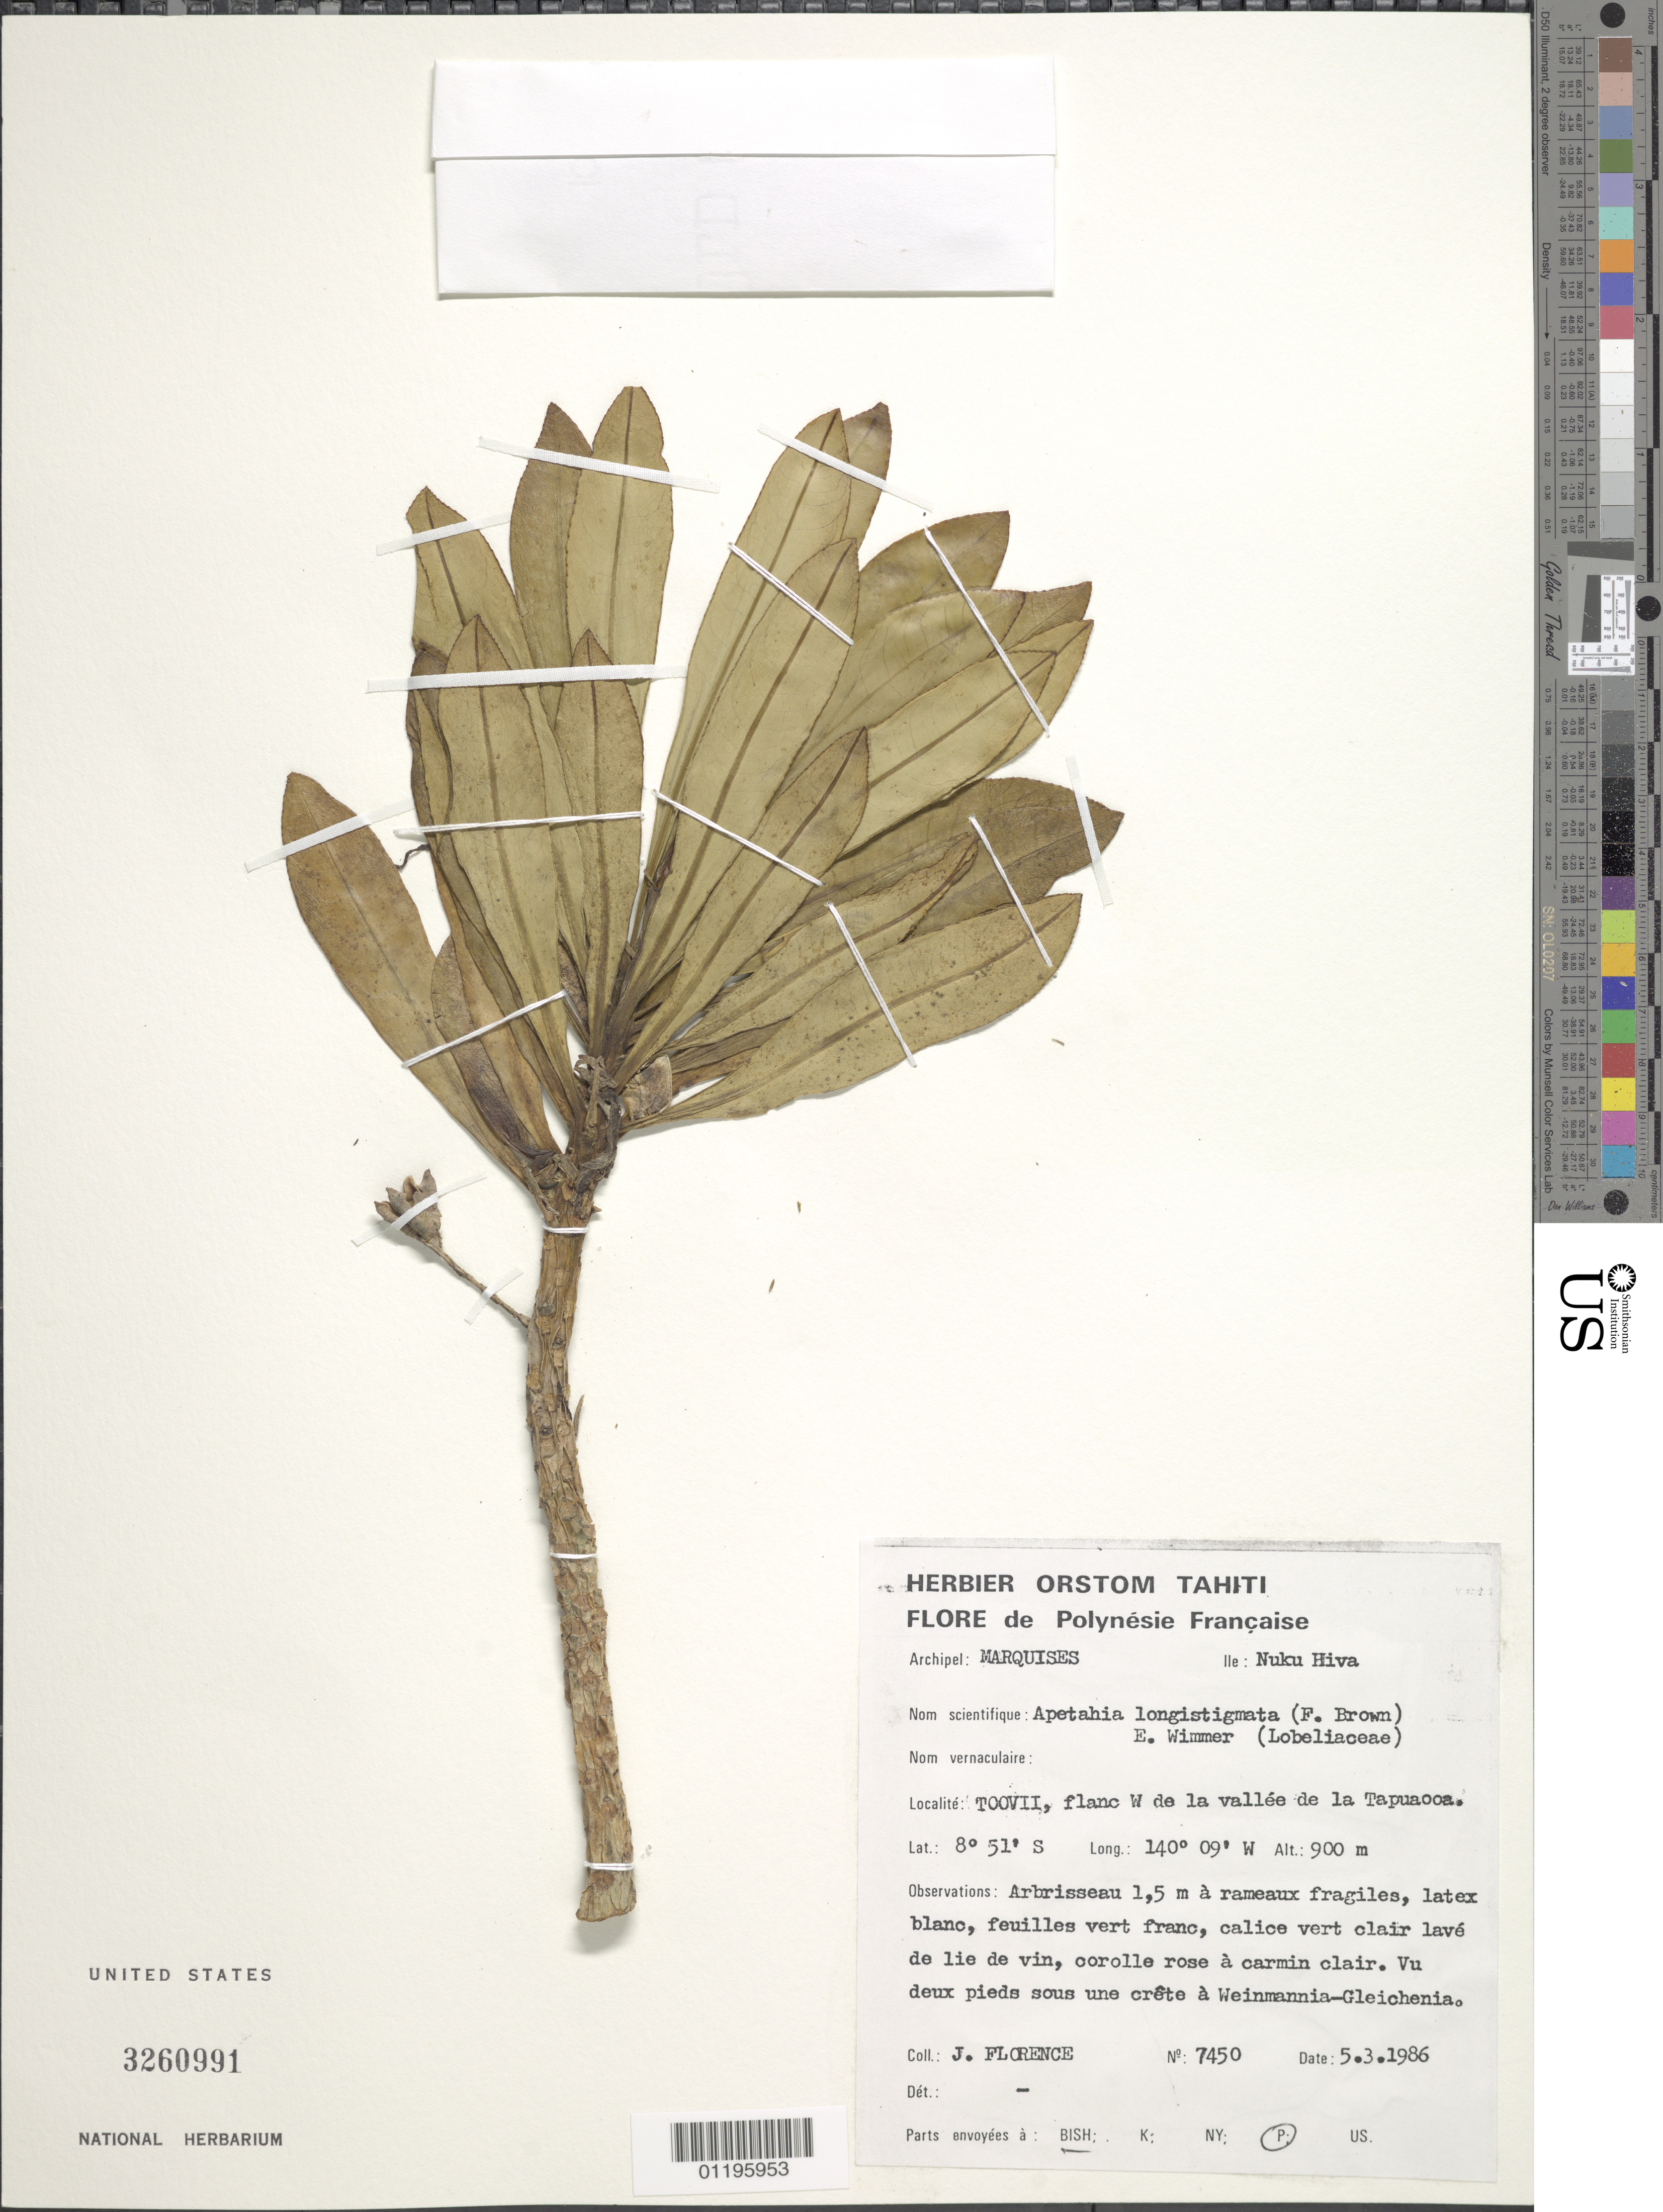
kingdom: Plantae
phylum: Tracheophyta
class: Magnoliopsida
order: Asterales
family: Campanulaceae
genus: Apetahia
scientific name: Apetahia longistigmata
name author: (F. Br.) E. Wimm.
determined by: Florence, J.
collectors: J. Florence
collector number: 7450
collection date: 1986-03-05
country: French Polynesia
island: Nuku Hiva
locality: Toovii, flanc W de la vallée de la Tapuaooa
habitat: Sous une crête à Weinmannia, Gleichenia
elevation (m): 900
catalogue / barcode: US 3260991